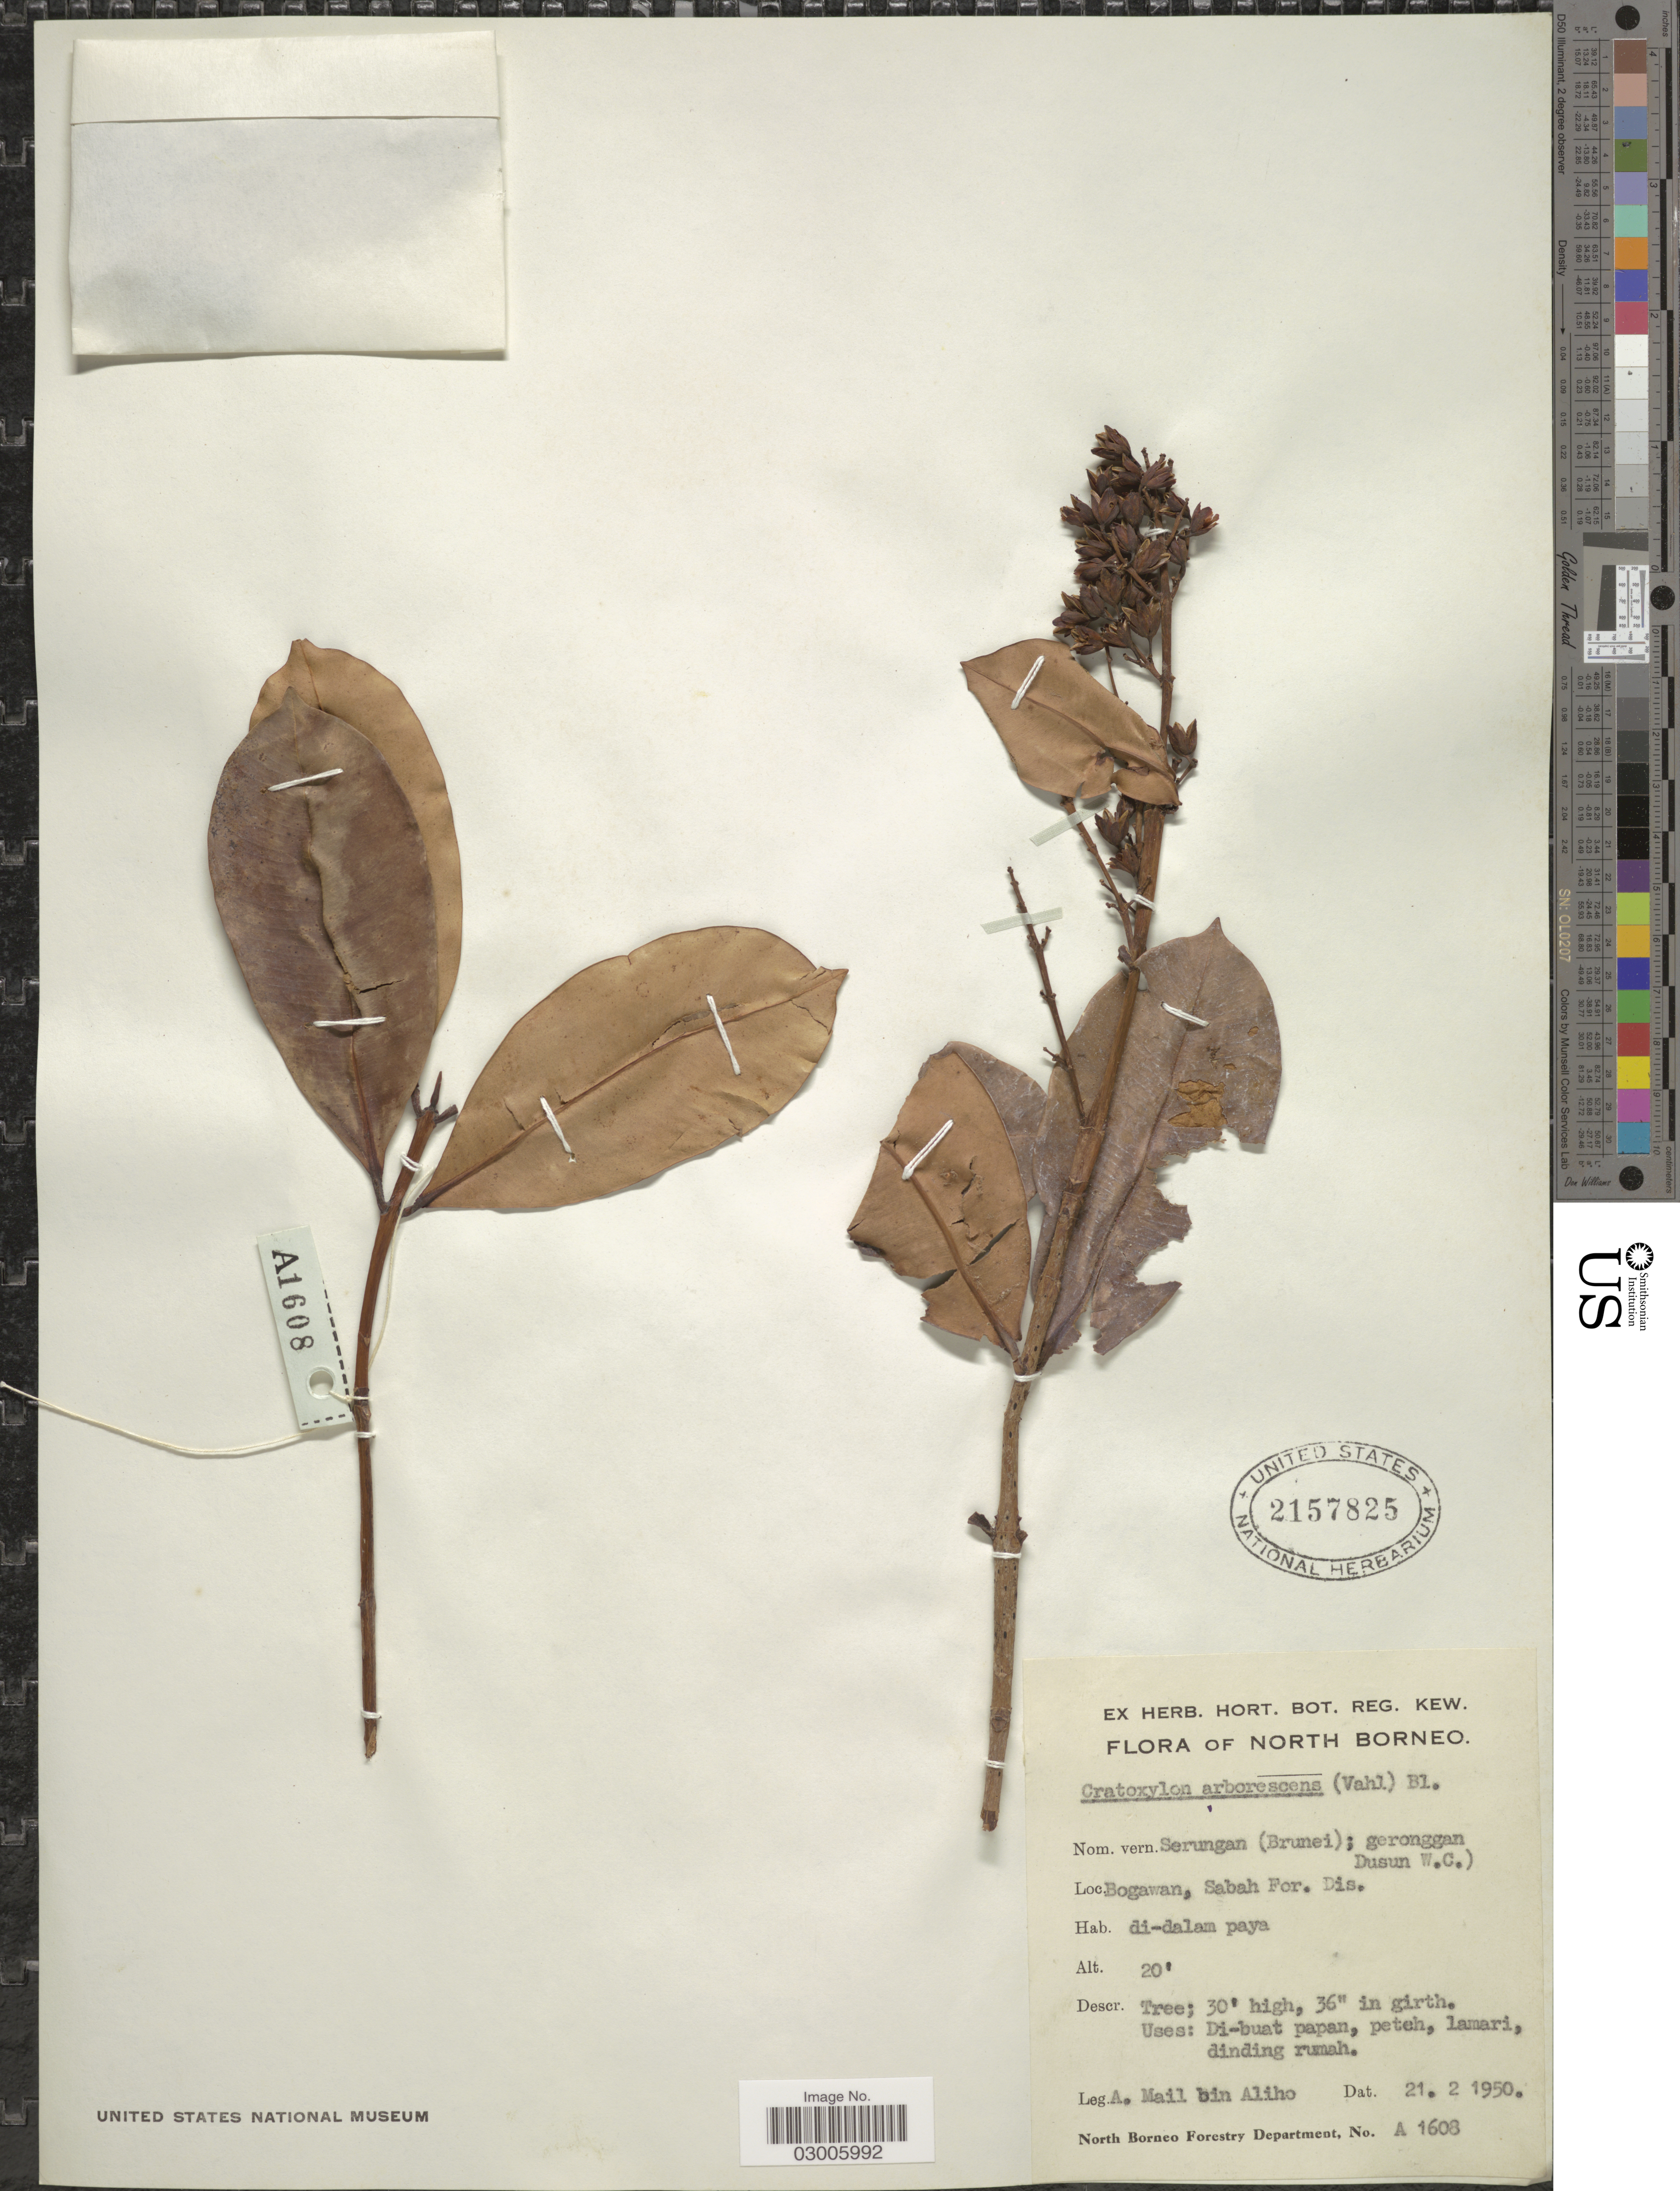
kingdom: Plantae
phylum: Tracheophyta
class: Magnoliopsida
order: Malpighiales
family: Hypericaceae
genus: Cratoxylum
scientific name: Cratoxylum arborescens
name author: (Vahl) Blume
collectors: A. Mail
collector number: A1608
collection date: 1950-02-21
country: Malaysia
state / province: Sabah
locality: North Borneo. Bogawan, Sabah For. Dis.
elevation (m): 6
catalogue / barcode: US 2157825